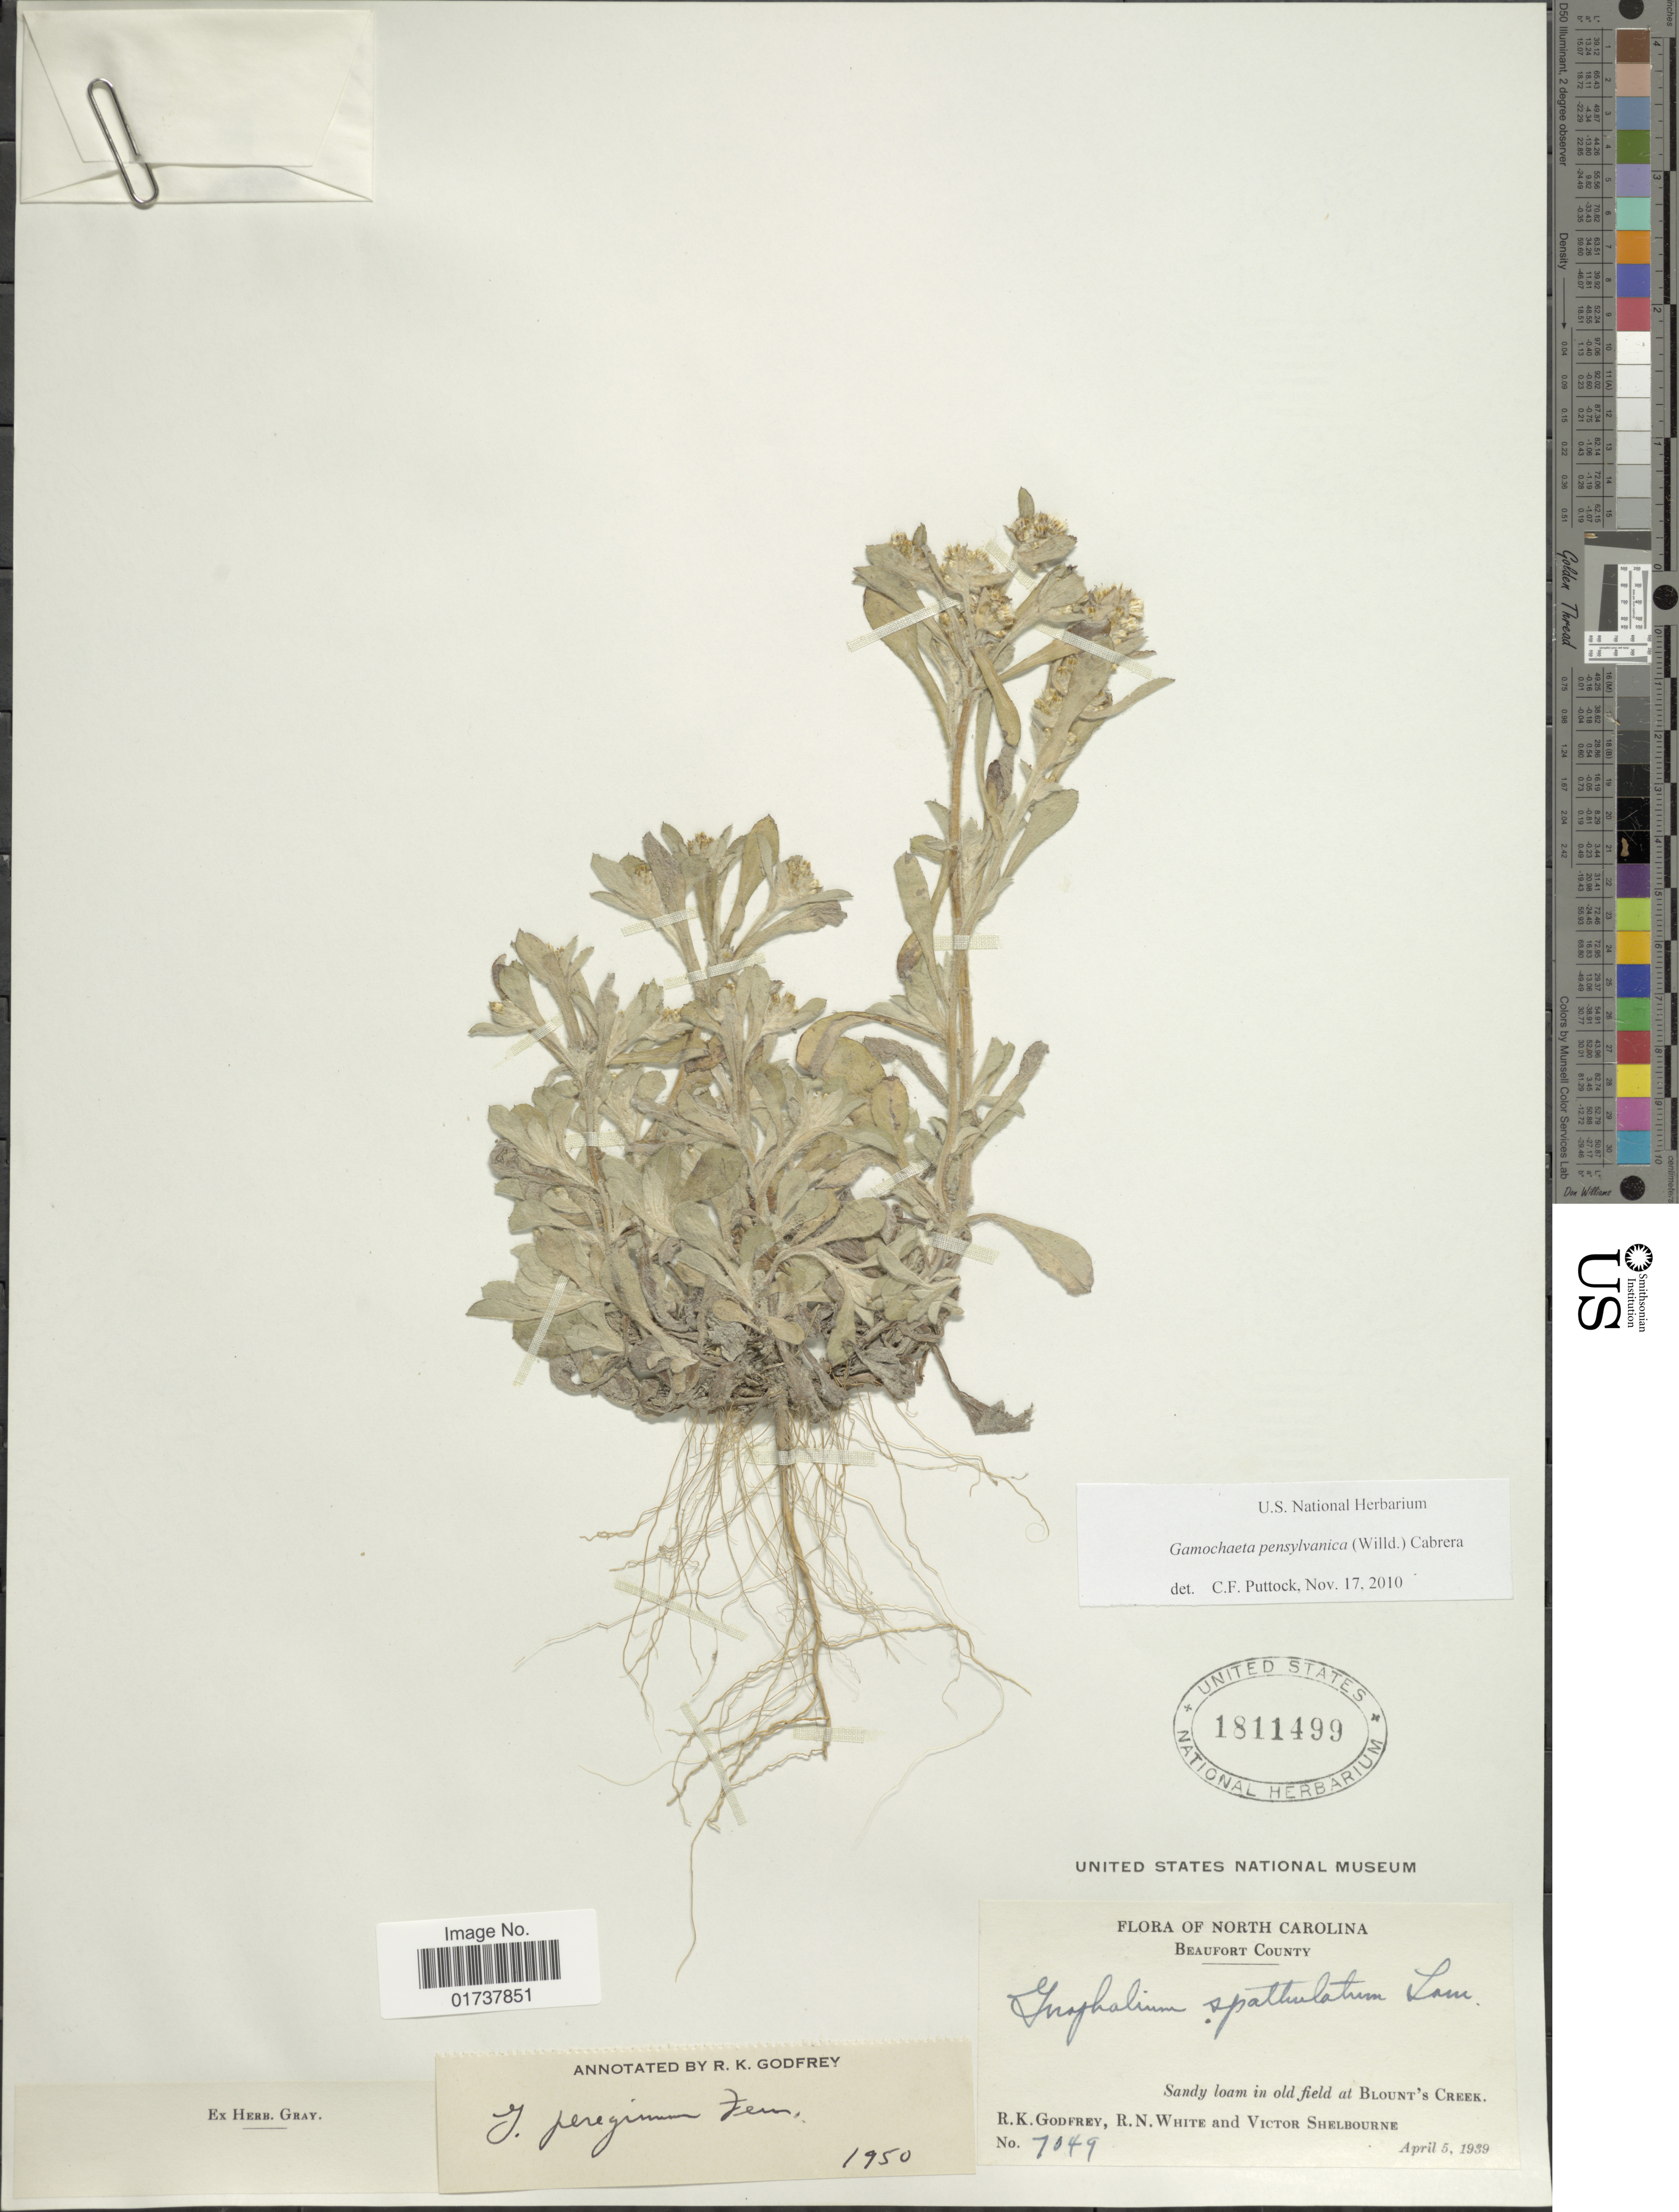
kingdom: Plantae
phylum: Tracheophyta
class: Magnoliopsida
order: Asterales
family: Asteraceae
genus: Gamochaeta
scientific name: Gamochaeta pensylvanica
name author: (Willd.) Cabrera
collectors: R. K. Godfrey, R. N. White & V. Shelbourne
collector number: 7049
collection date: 1939-04-05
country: United States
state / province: North Carolina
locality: Beaufort County, Sandy loam in old field at Blount's Creek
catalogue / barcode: US 1811499